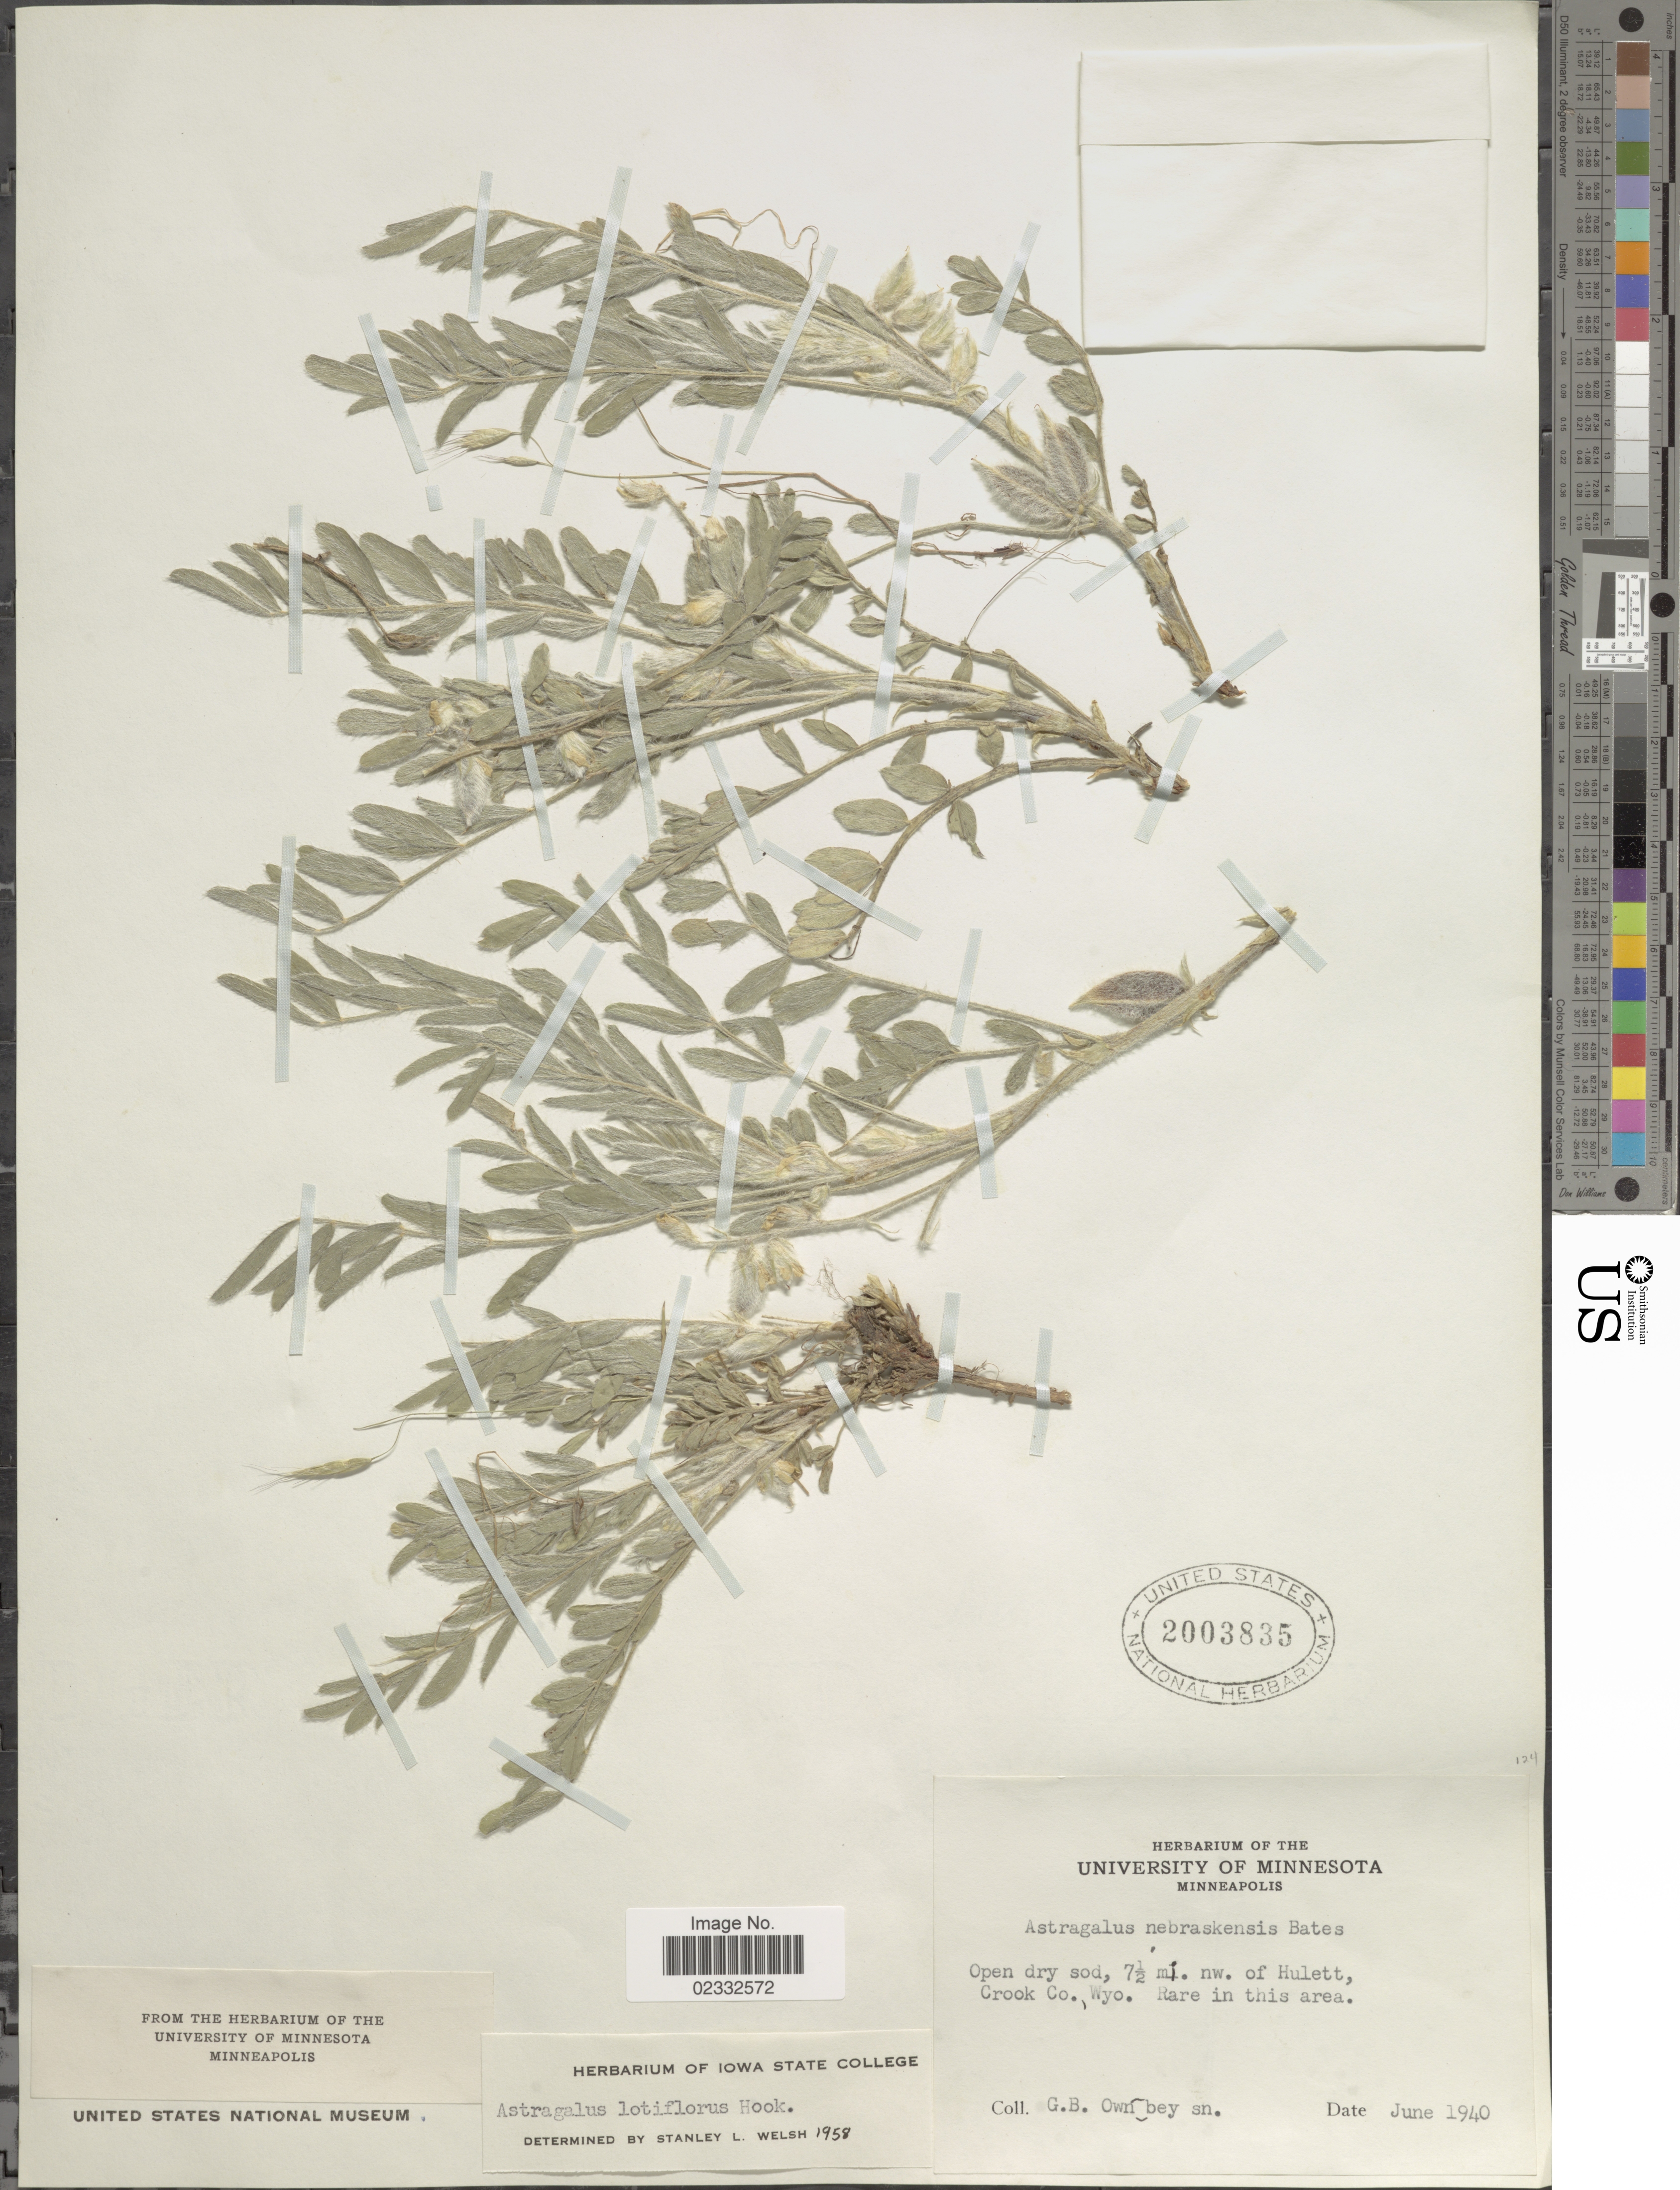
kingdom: Plantae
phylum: Tracheophyta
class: Magnoliopsida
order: Fabales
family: Fabaceae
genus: Astragalus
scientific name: Astragalus lotiflorus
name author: Hook.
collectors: G. B. Ownbey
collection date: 1940-06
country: United States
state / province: Wyoming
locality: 7½ mi. nw. of Hulett, Crook Co., Wyo.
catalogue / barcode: US 2003835